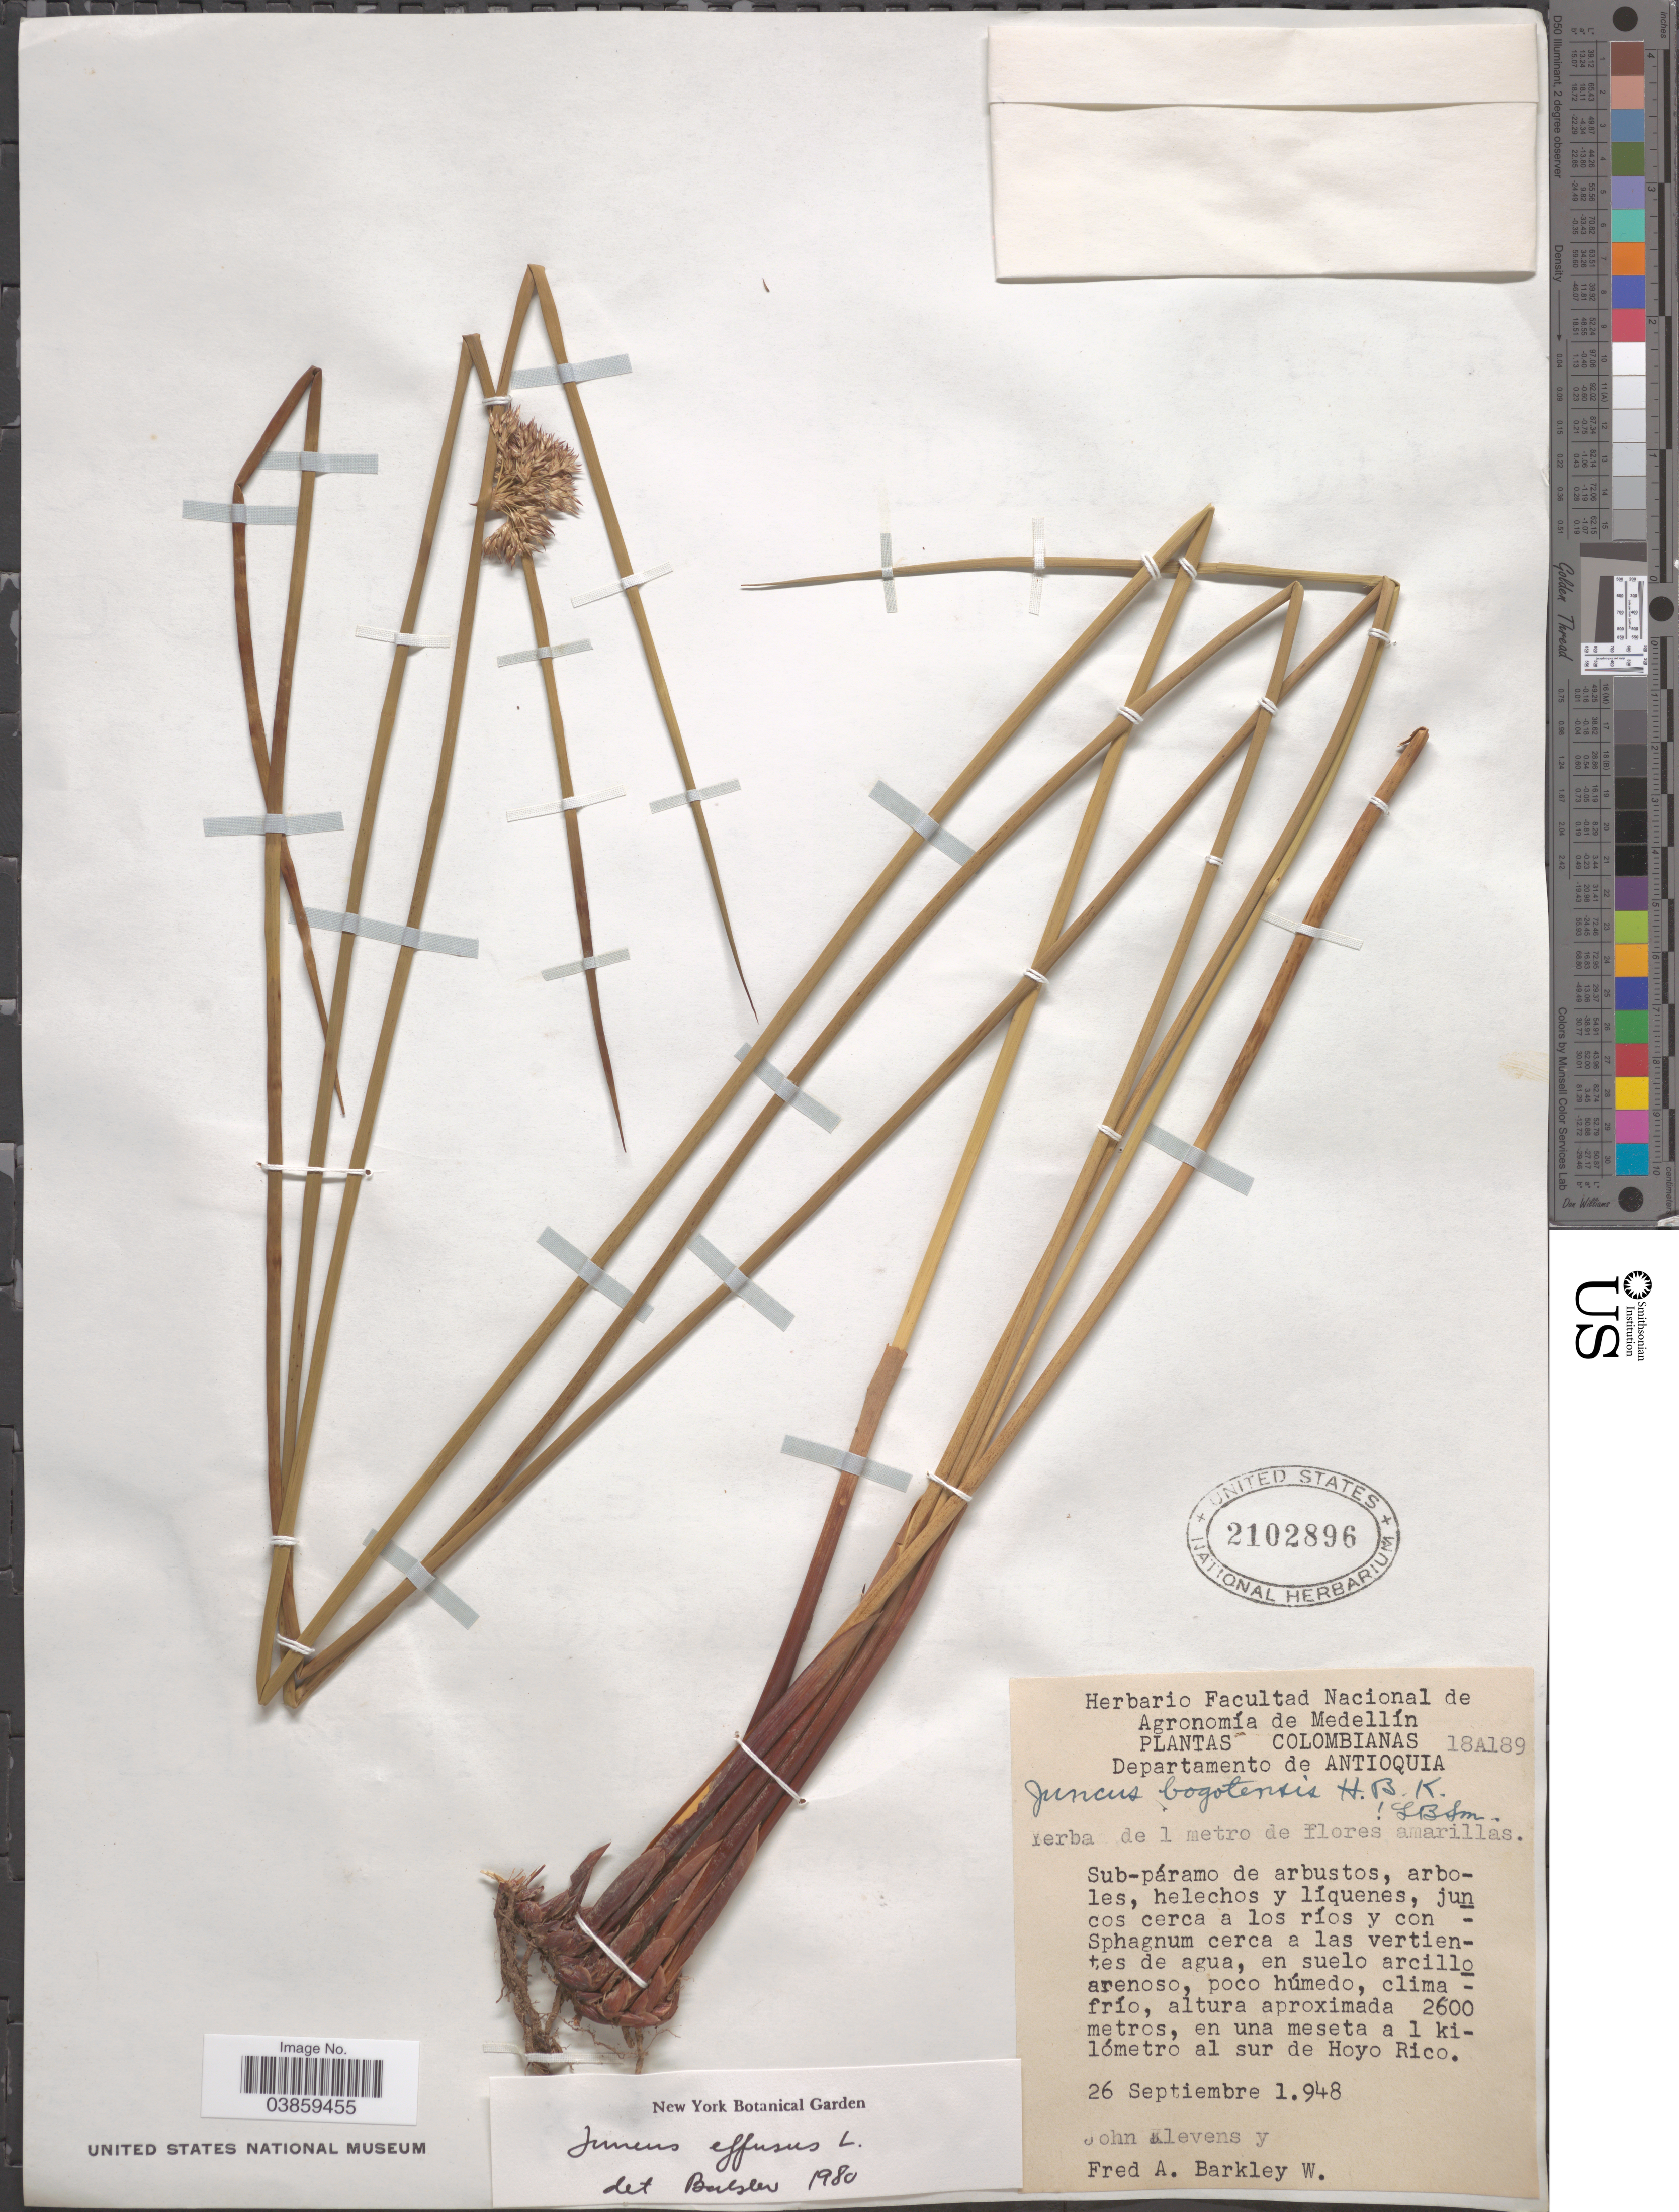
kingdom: Plantae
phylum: Tracheophyta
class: Liliopsida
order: Poales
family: Juncaceae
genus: Juncus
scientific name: Juncus effusus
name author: L.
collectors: J. Klevens & F. Barkley W.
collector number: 18A189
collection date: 1948-09-26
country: Colombia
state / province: Antioquia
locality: Departamento Antioquia. En una meseta a 1 kilómetro al Sur de Hoyo Rico.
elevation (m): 2600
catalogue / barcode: US 2102896